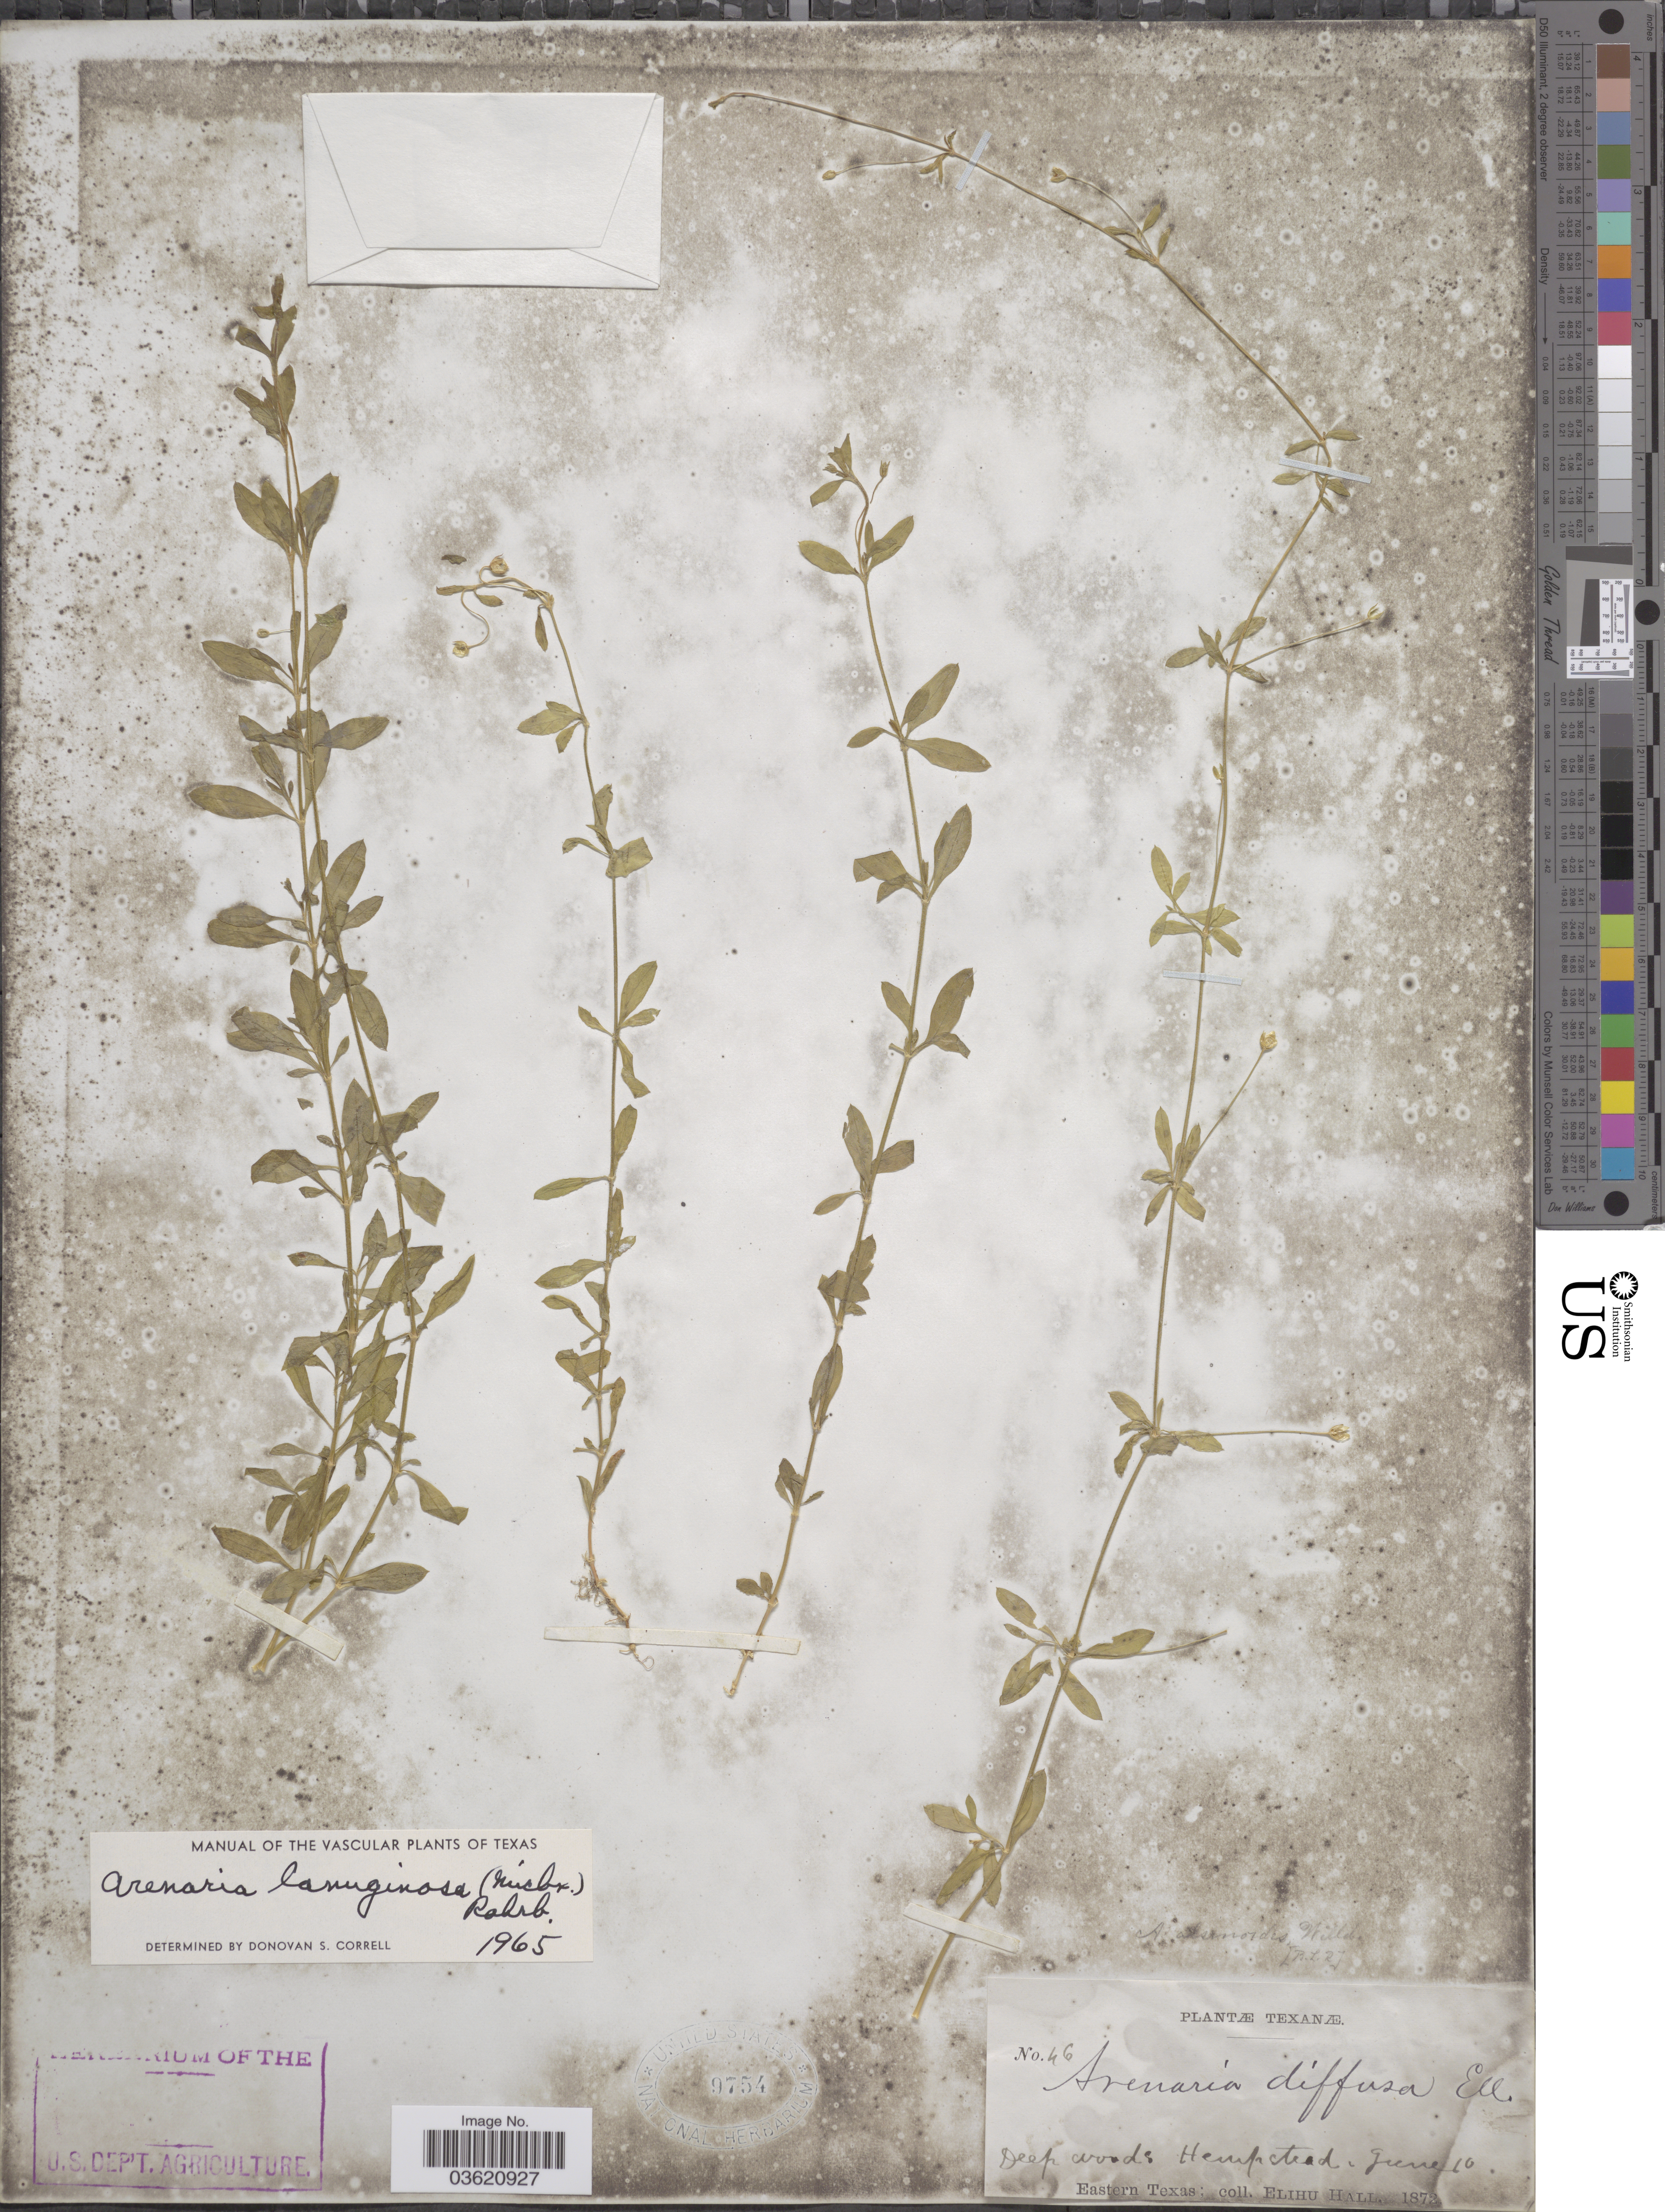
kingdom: Plantae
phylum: Tracheophyta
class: Magnoliopsida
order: Caryophyllales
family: Caryophyllaceae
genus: Arenaria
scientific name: Arenaria lanuginosa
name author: (Michx.) Rohrb.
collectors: E. Hall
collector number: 46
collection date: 1872-06-10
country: United States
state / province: Texas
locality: Hempstead. Eastern Texas.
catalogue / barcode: US 9754